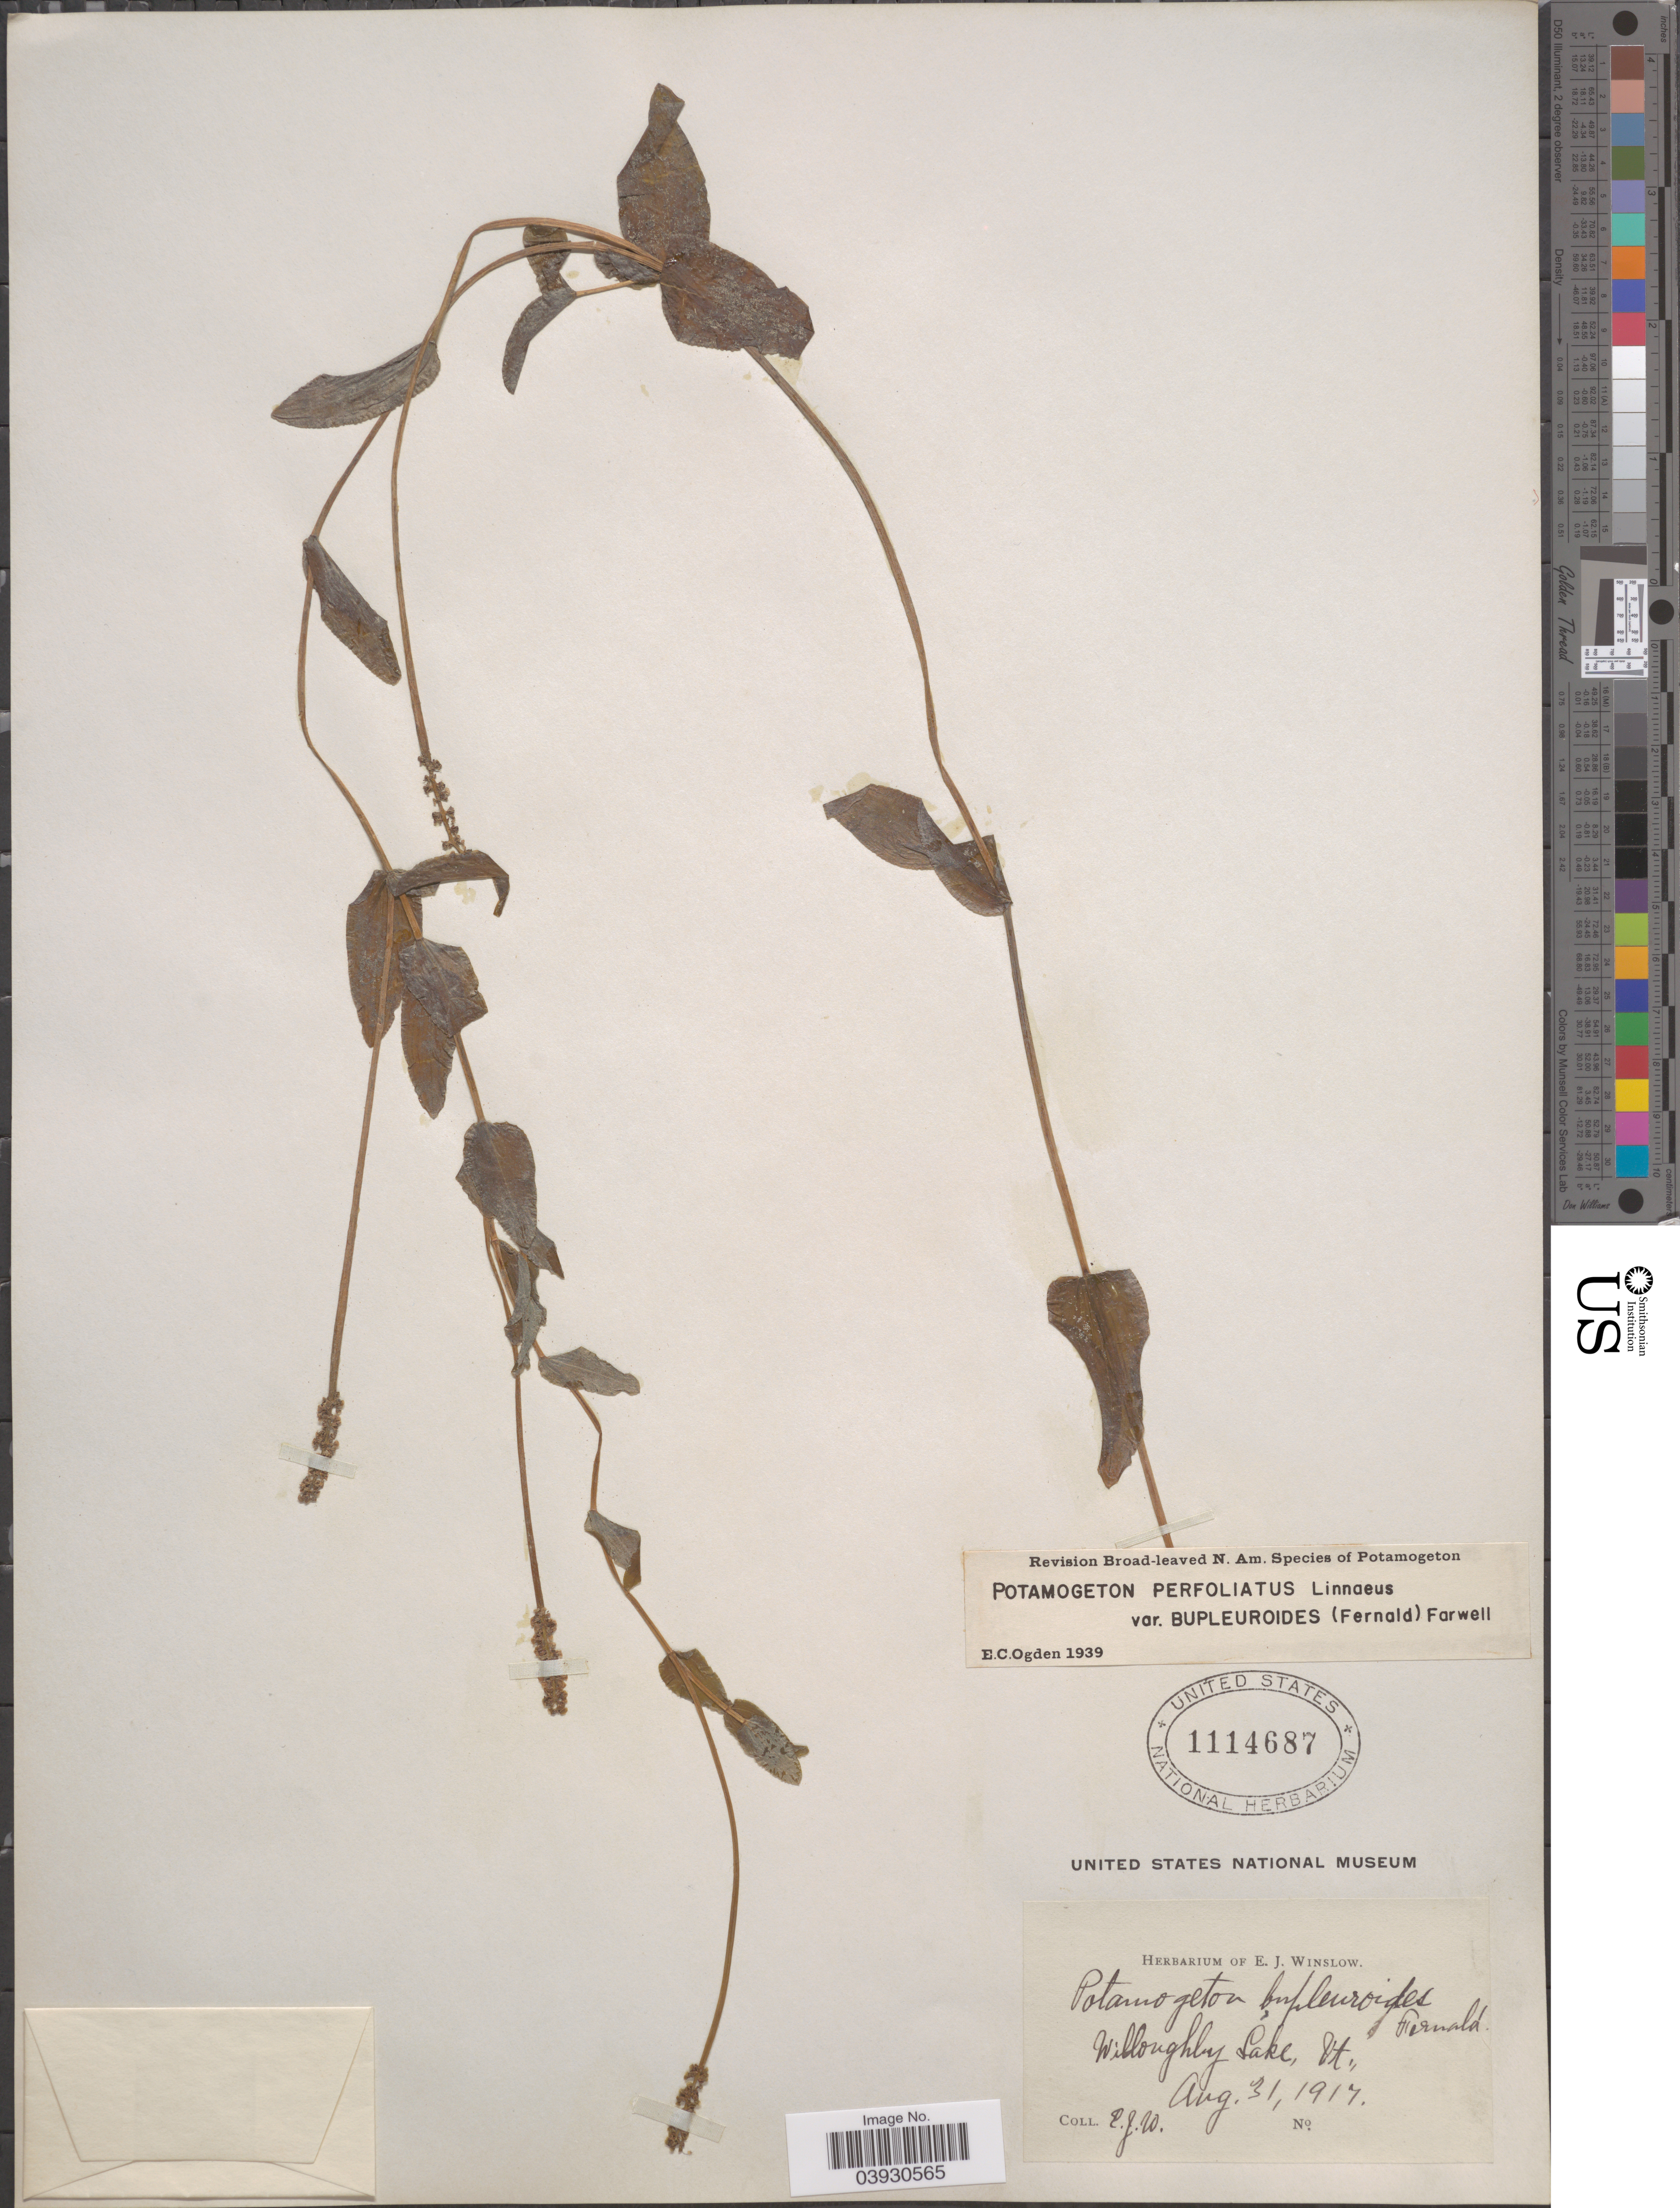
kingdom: Plantae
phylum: Tracheophyta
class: Liliopsida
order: Alismatales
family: Potamogetonaceae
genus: Potamogeton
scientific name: Potamogeton perfoliatus var. bupleuroides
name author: (Fernald) Farw.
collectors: E. Winslow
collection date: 1917-08-31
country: United States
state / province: Vermont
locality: Willouhby Lake.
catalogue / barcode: US 1114687